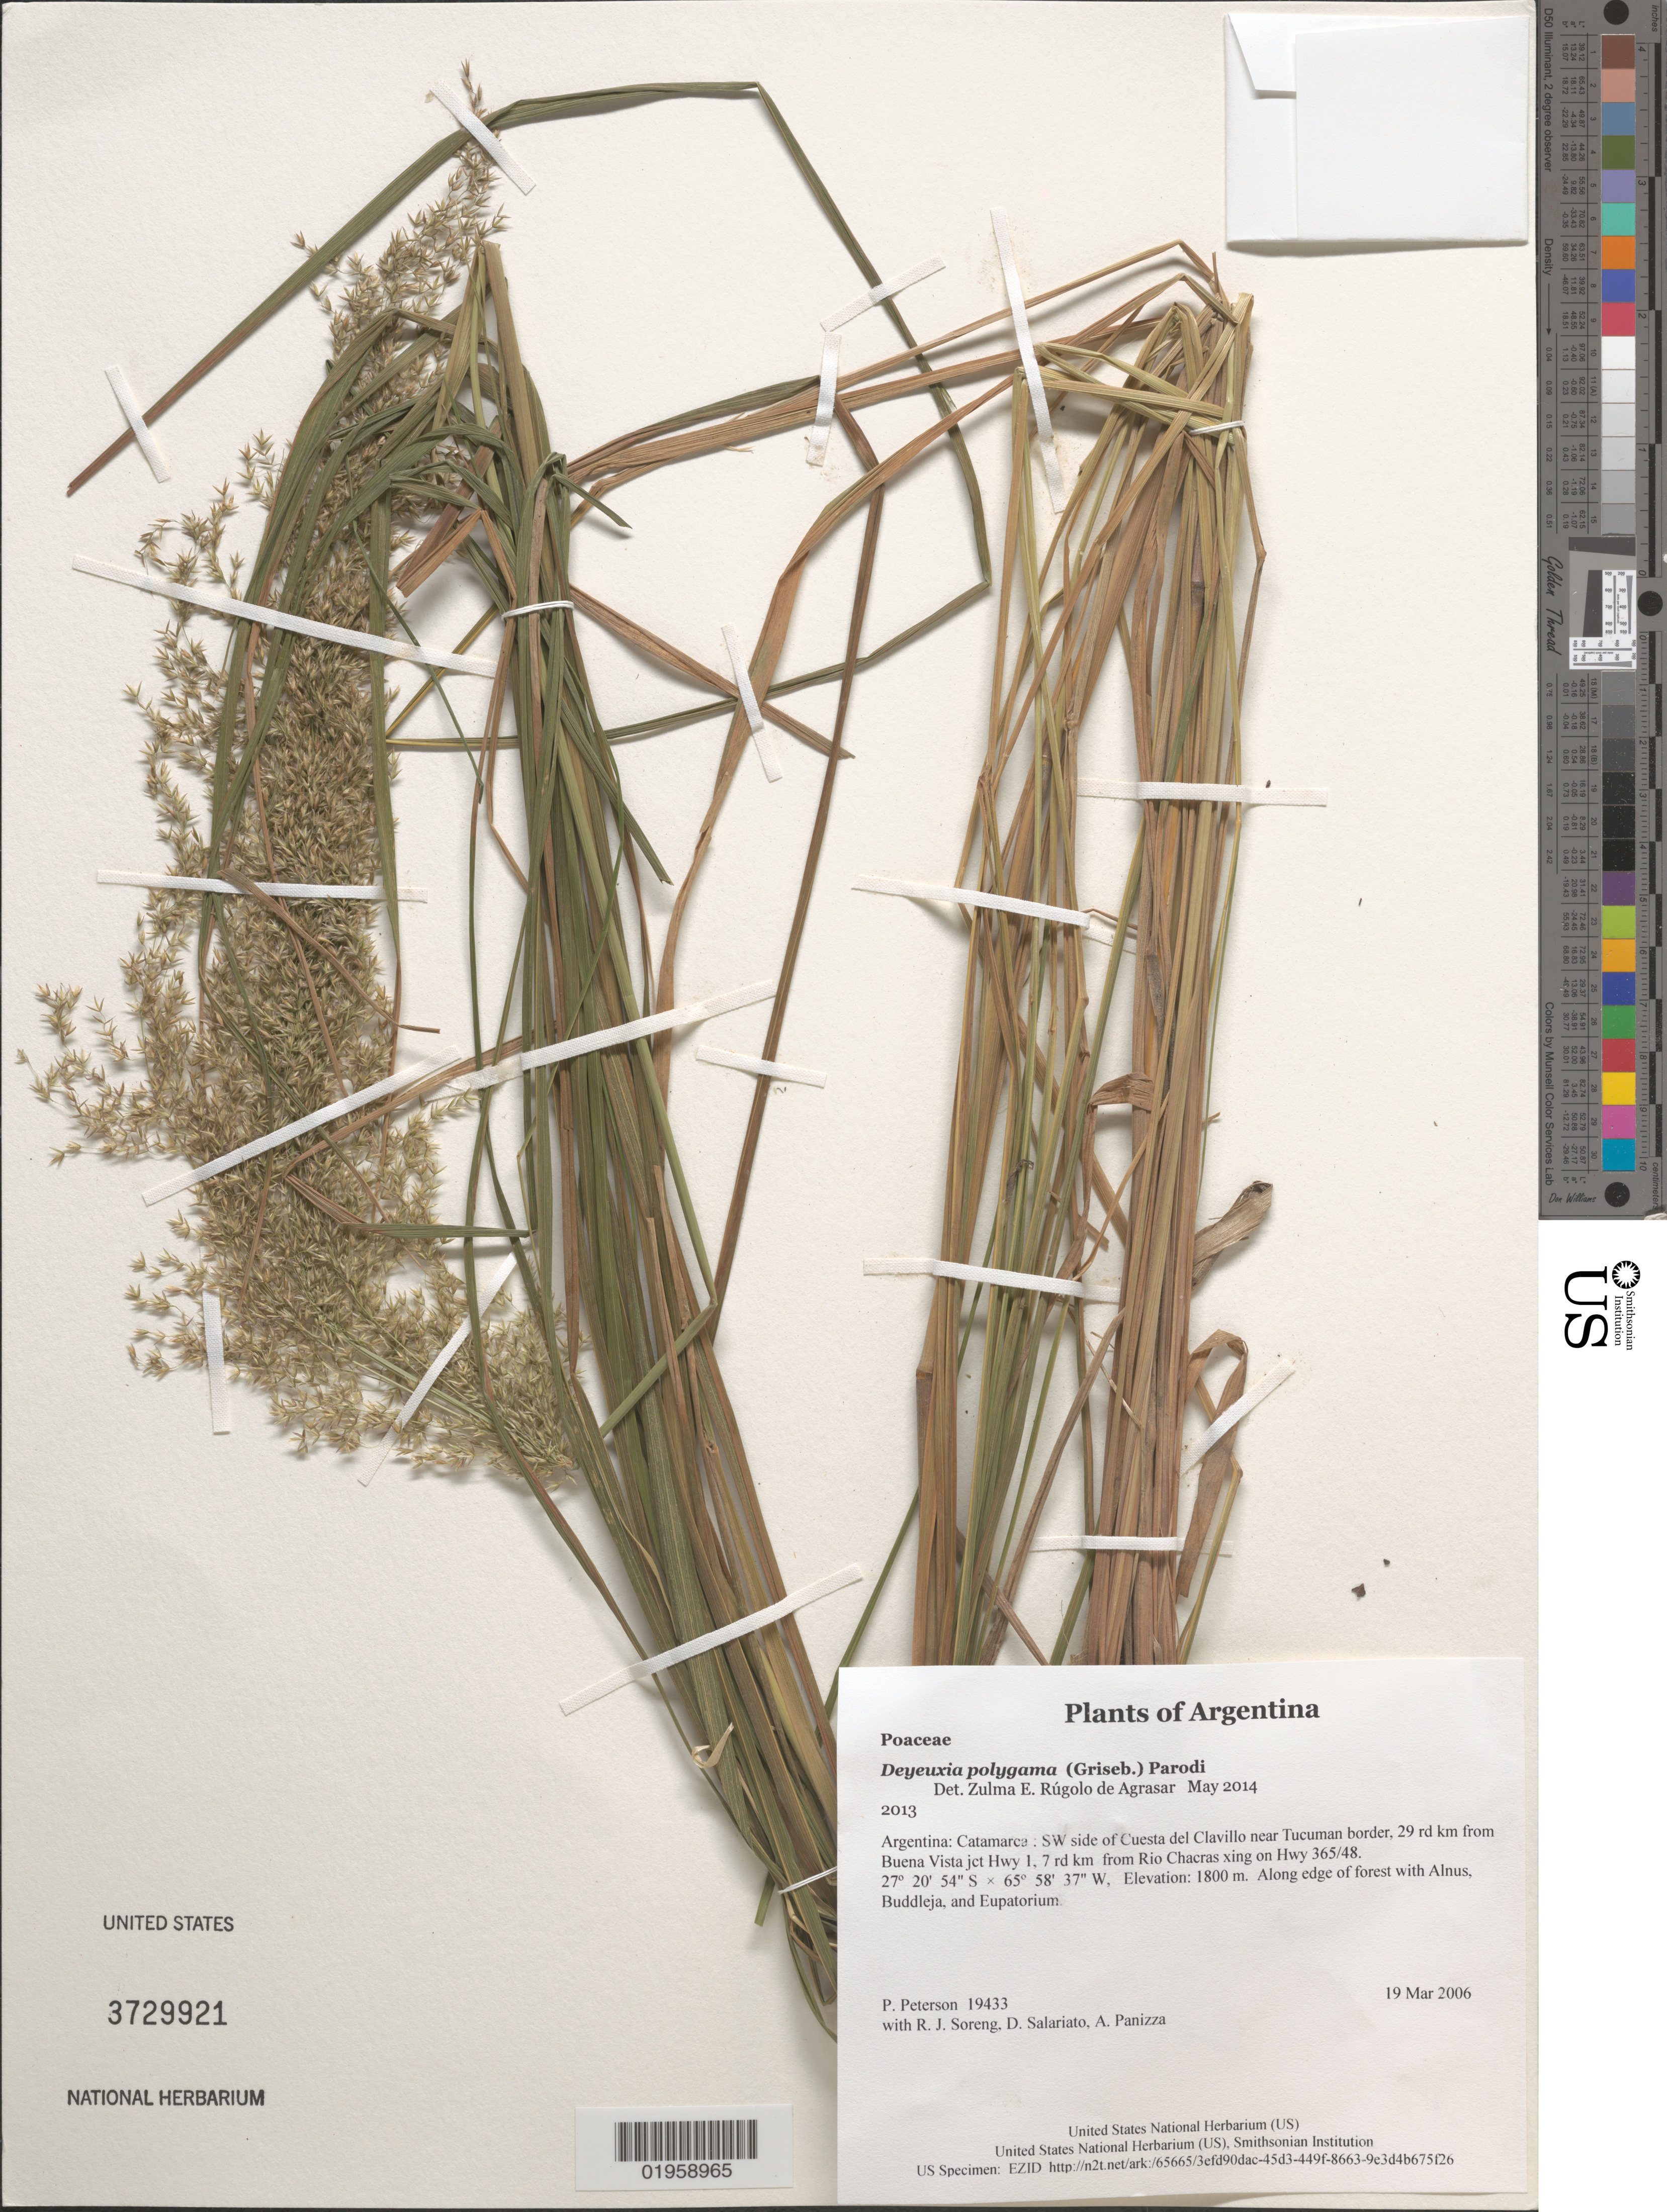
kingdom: Plantae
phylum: Tracheophyta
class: Liliopsida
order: Poales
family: Poaceae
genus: Deyeuxia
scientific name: Deyeuxia polygama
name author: (Griseb.) Parodi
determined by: Rúgolo de Agrasar, Z. E.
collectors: P. M. Peterson, R. J. Soreng, D. Salariato & A. Panizza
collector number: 19433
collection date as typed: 19 Mar 2006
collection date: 2006-03-19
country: Argentina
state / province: Catamarca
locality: SW side of Cuesta del Clavillo near Tucuman border, 29 rd km from Buena Vista jct Hwy 1, 7 rd km from Rio Chacras xing on Hwy 365/48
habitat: Along edge of forest with Alnus, Buddleja, and Eupatorium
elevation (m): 1800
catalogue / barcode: US 3729921